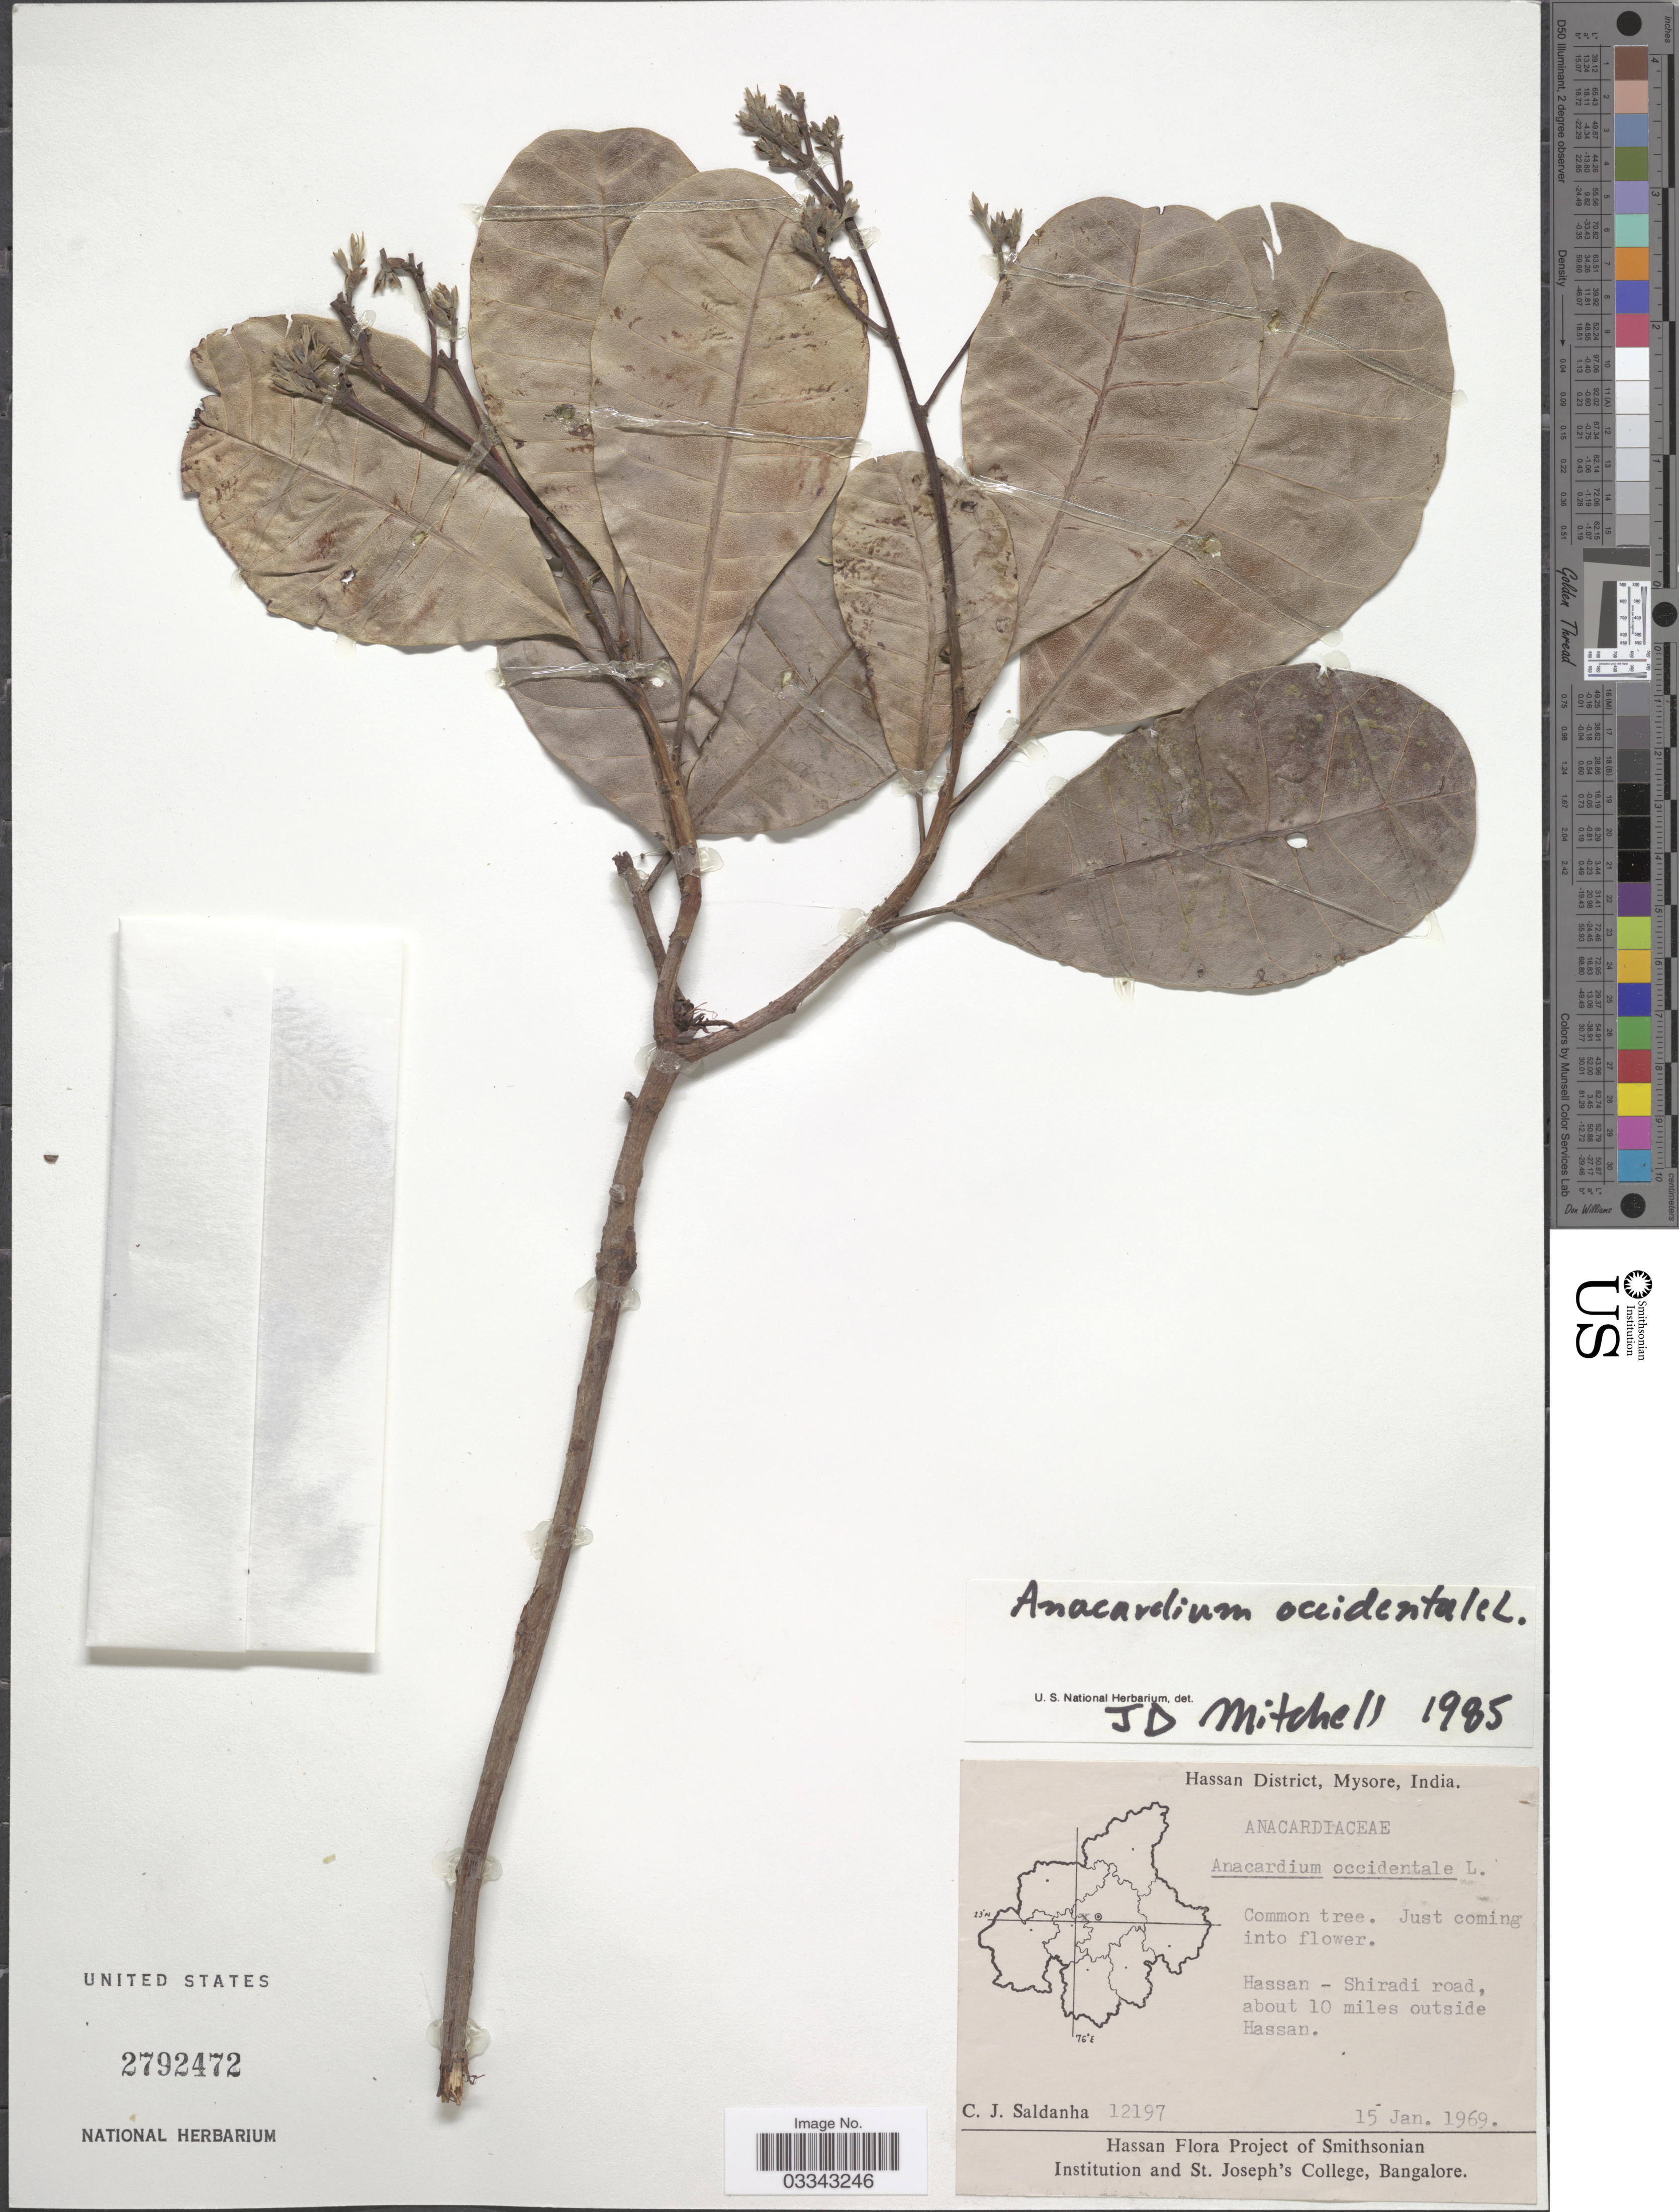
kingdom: Plantae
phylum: Tracheophyta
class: Magnoliopsida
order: Sapindales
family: Anacardiaceae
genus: Anacardium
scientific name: Anacardium occidentale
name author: L.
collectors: C. J. Saldanha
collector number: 12197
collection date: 1969-01-15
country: India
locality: Hassan District, Mysore. Hassan- Shiradi road, about 10 miles outside Hassan.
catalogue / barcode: US 2792472